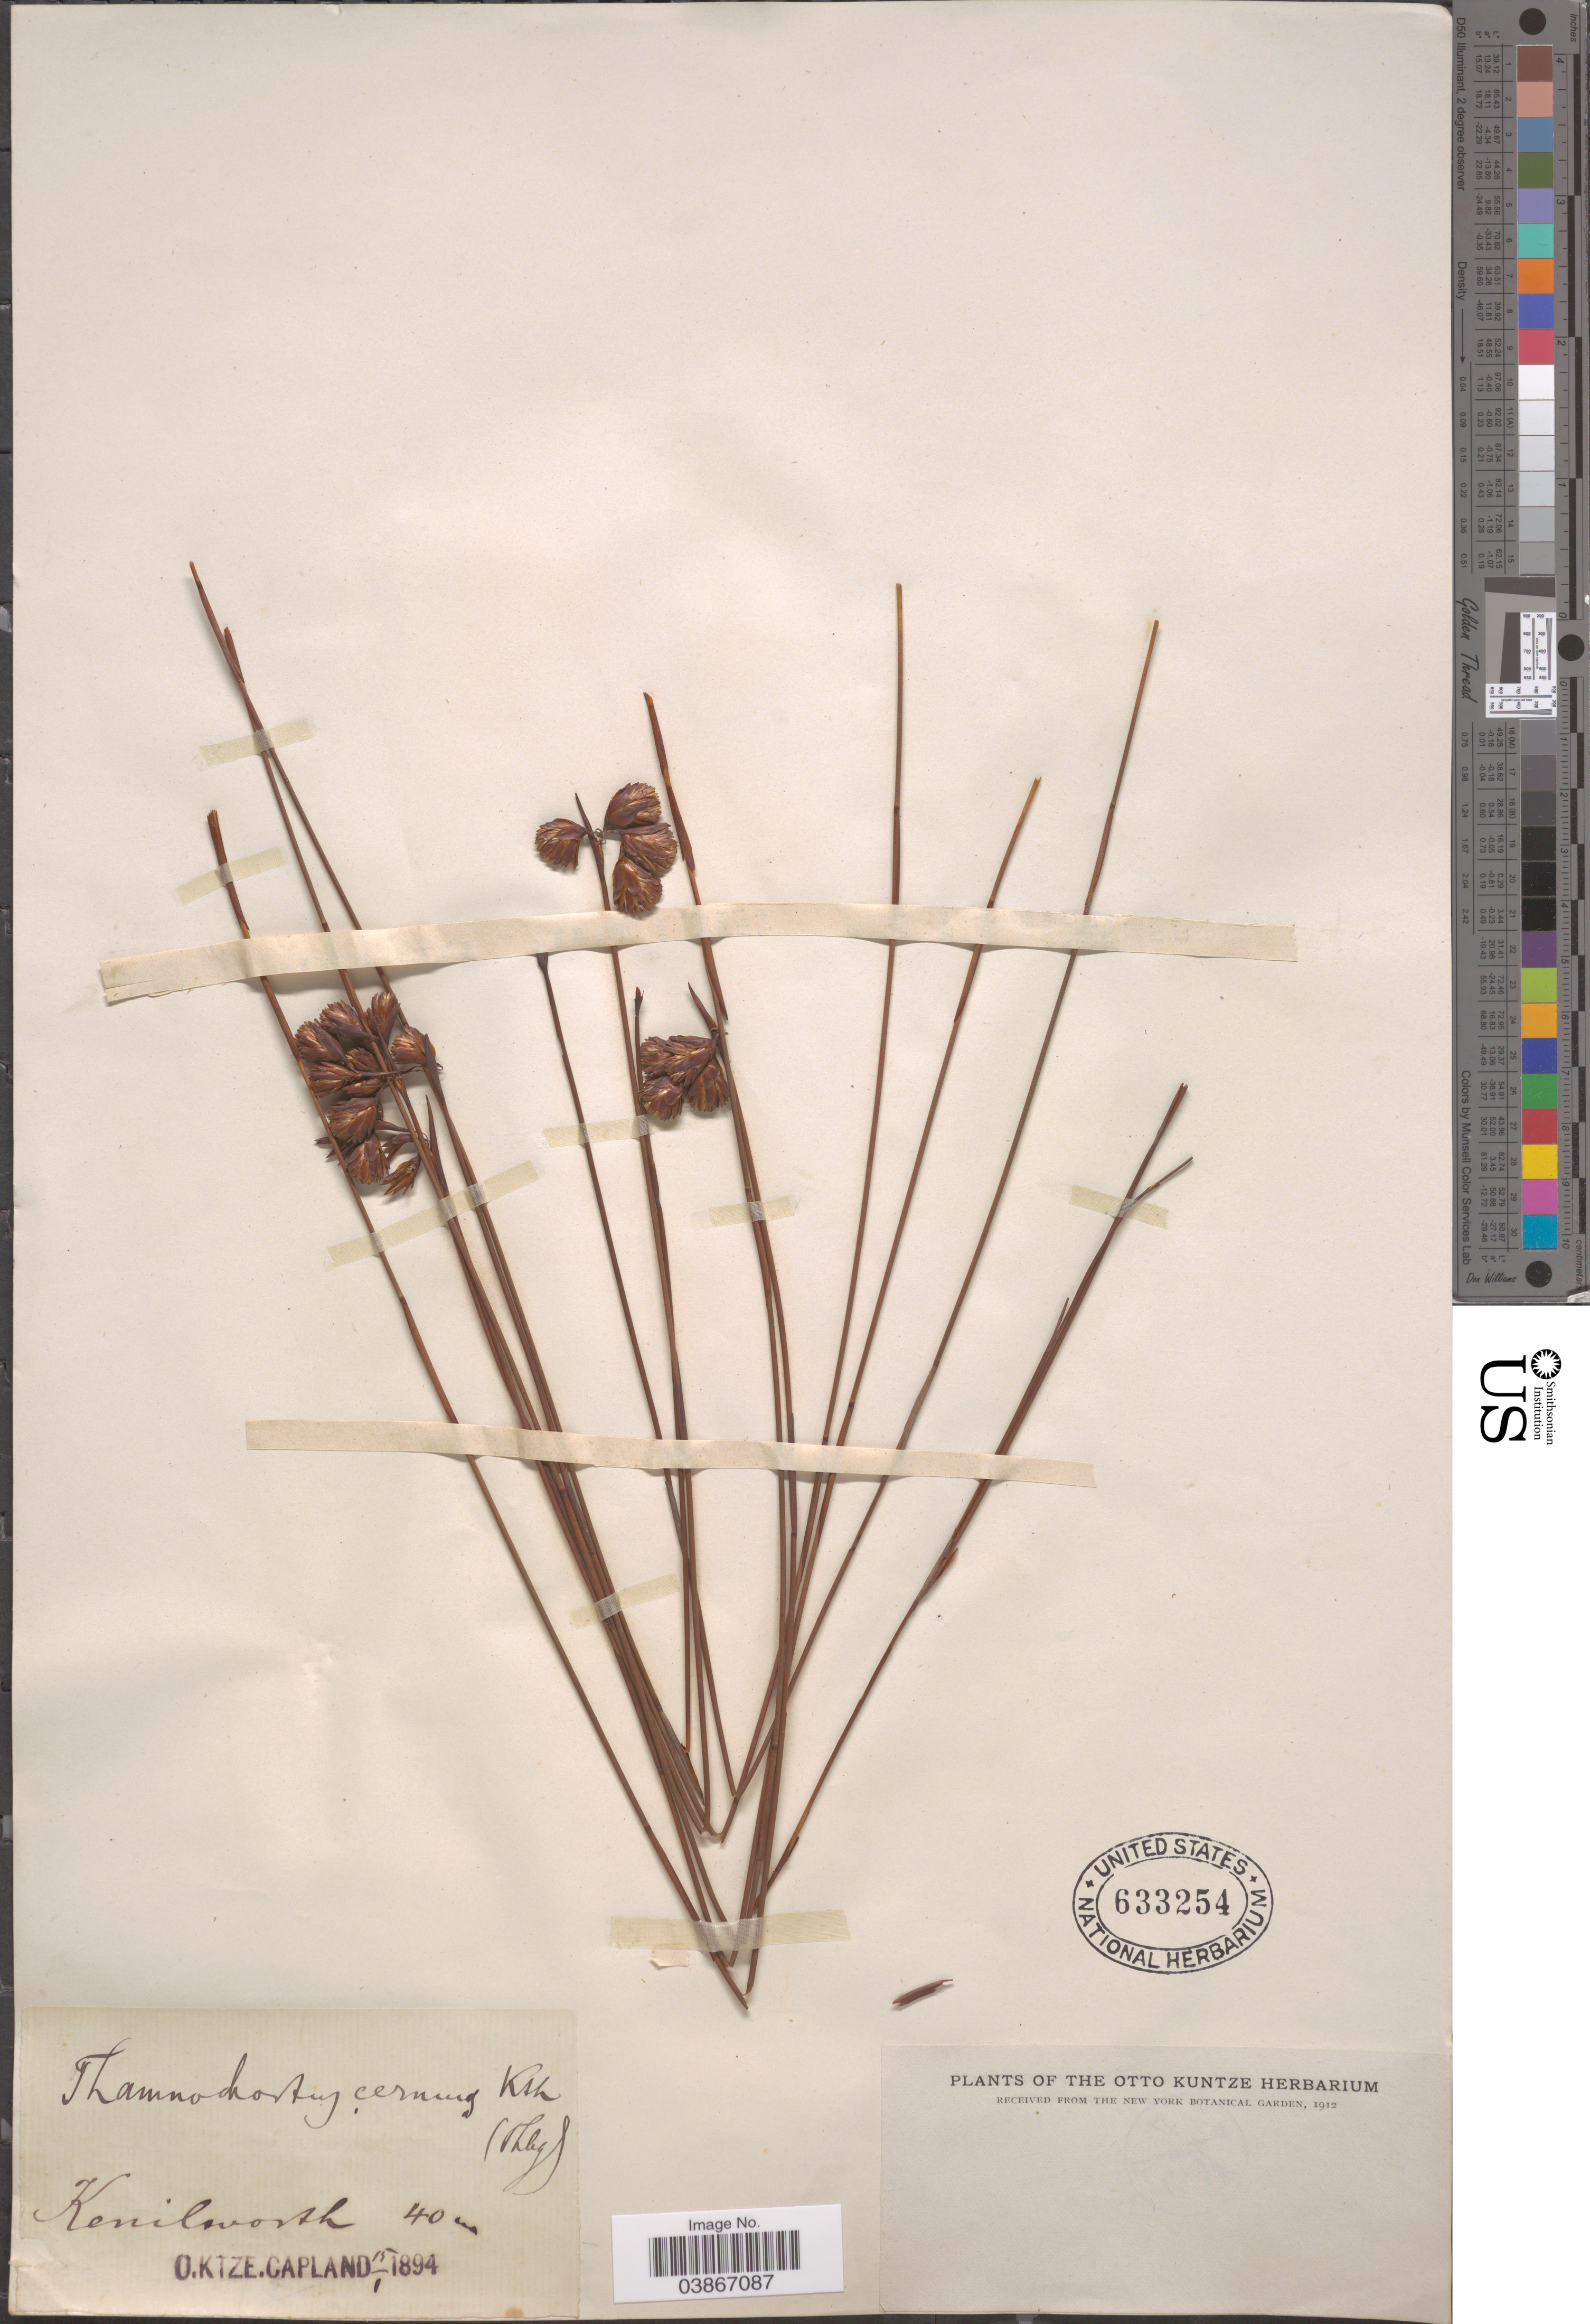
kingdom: Plantae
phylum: Tracheophyta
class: Liliopsida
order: Poales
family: Restionaceae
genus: Thamnochortus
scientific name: Thamnochortus cernuus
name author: (L. f.) Kunth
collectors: C.E.O. Kuntze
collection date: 1894-01-15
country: South Africa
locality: Kenilworth. Capland.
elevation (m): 40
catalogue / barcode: US 633254